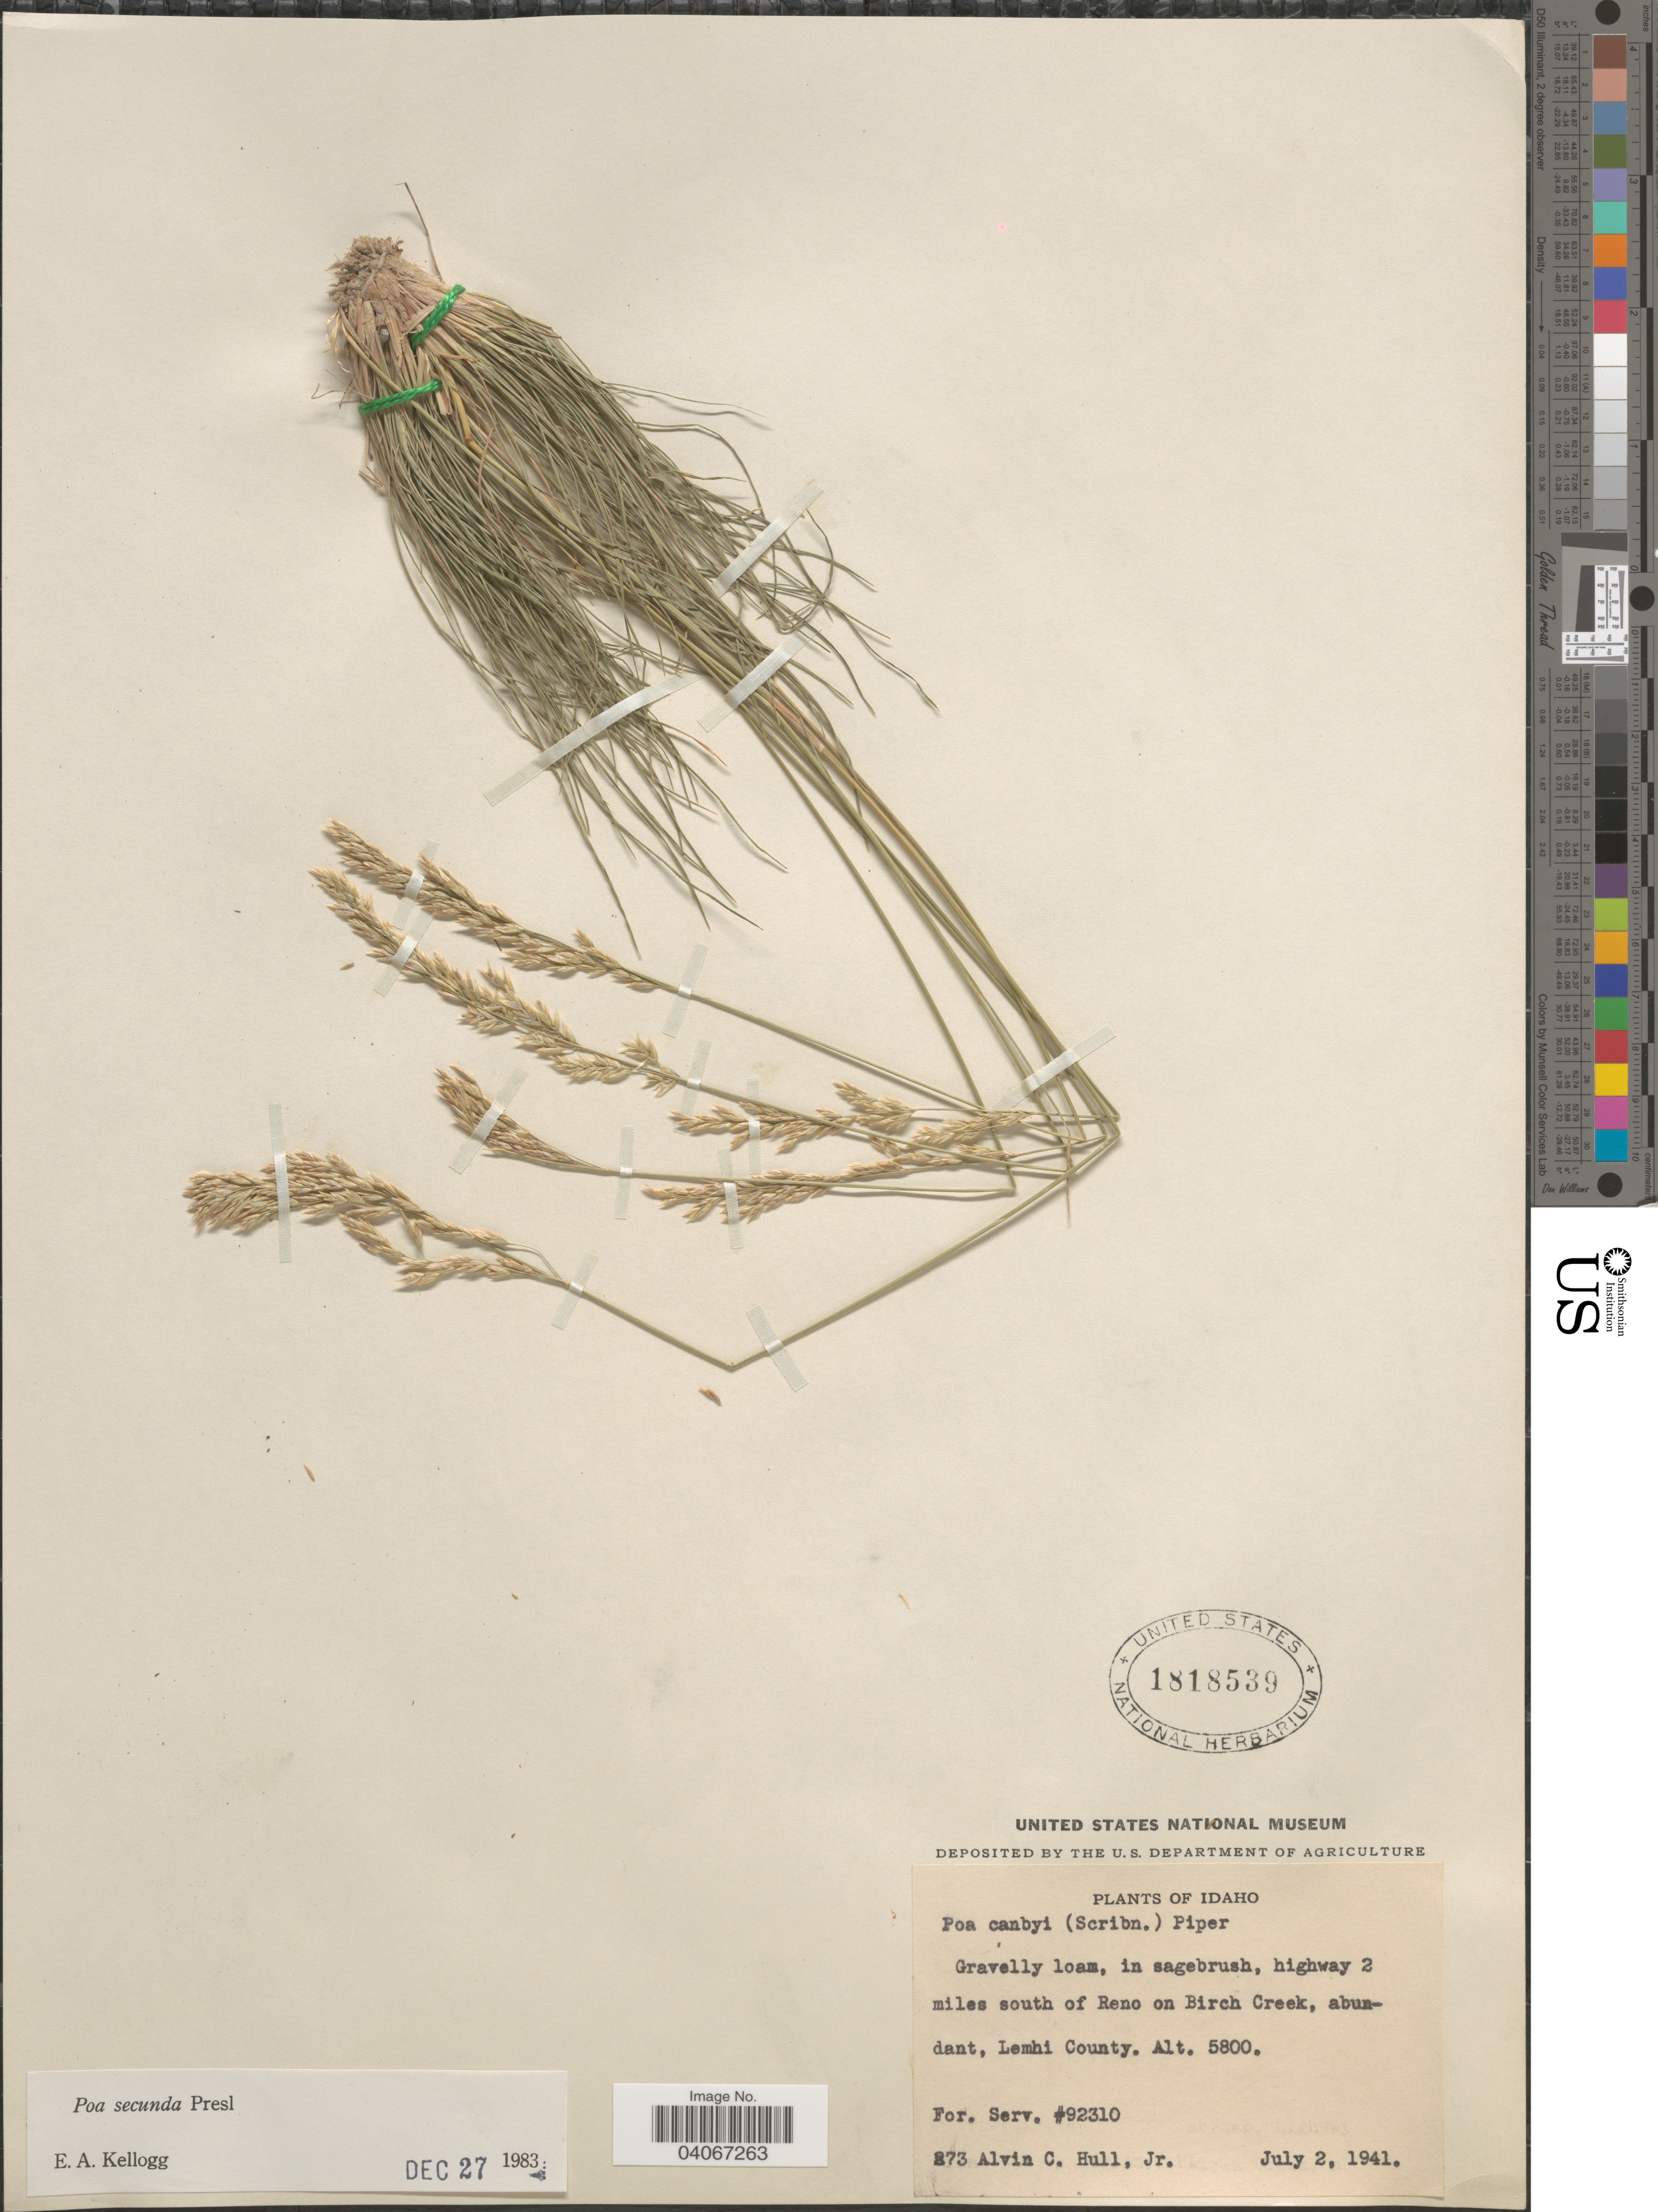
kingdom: Plantae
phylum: Tracheophyta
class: Liliopsida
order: Poales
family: Poaceae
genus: Poa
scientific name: Poa secunda subsp. secunda var. secunda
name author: J. Presl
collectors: A. Hull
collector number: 273*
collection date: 1941-07-02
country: United States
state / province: Idaho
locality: Gravelly loam, in sagebrush, highway 2 miles south of Reno on Birch Creek, abundant, Lemhi County.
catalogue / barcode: US 1818539